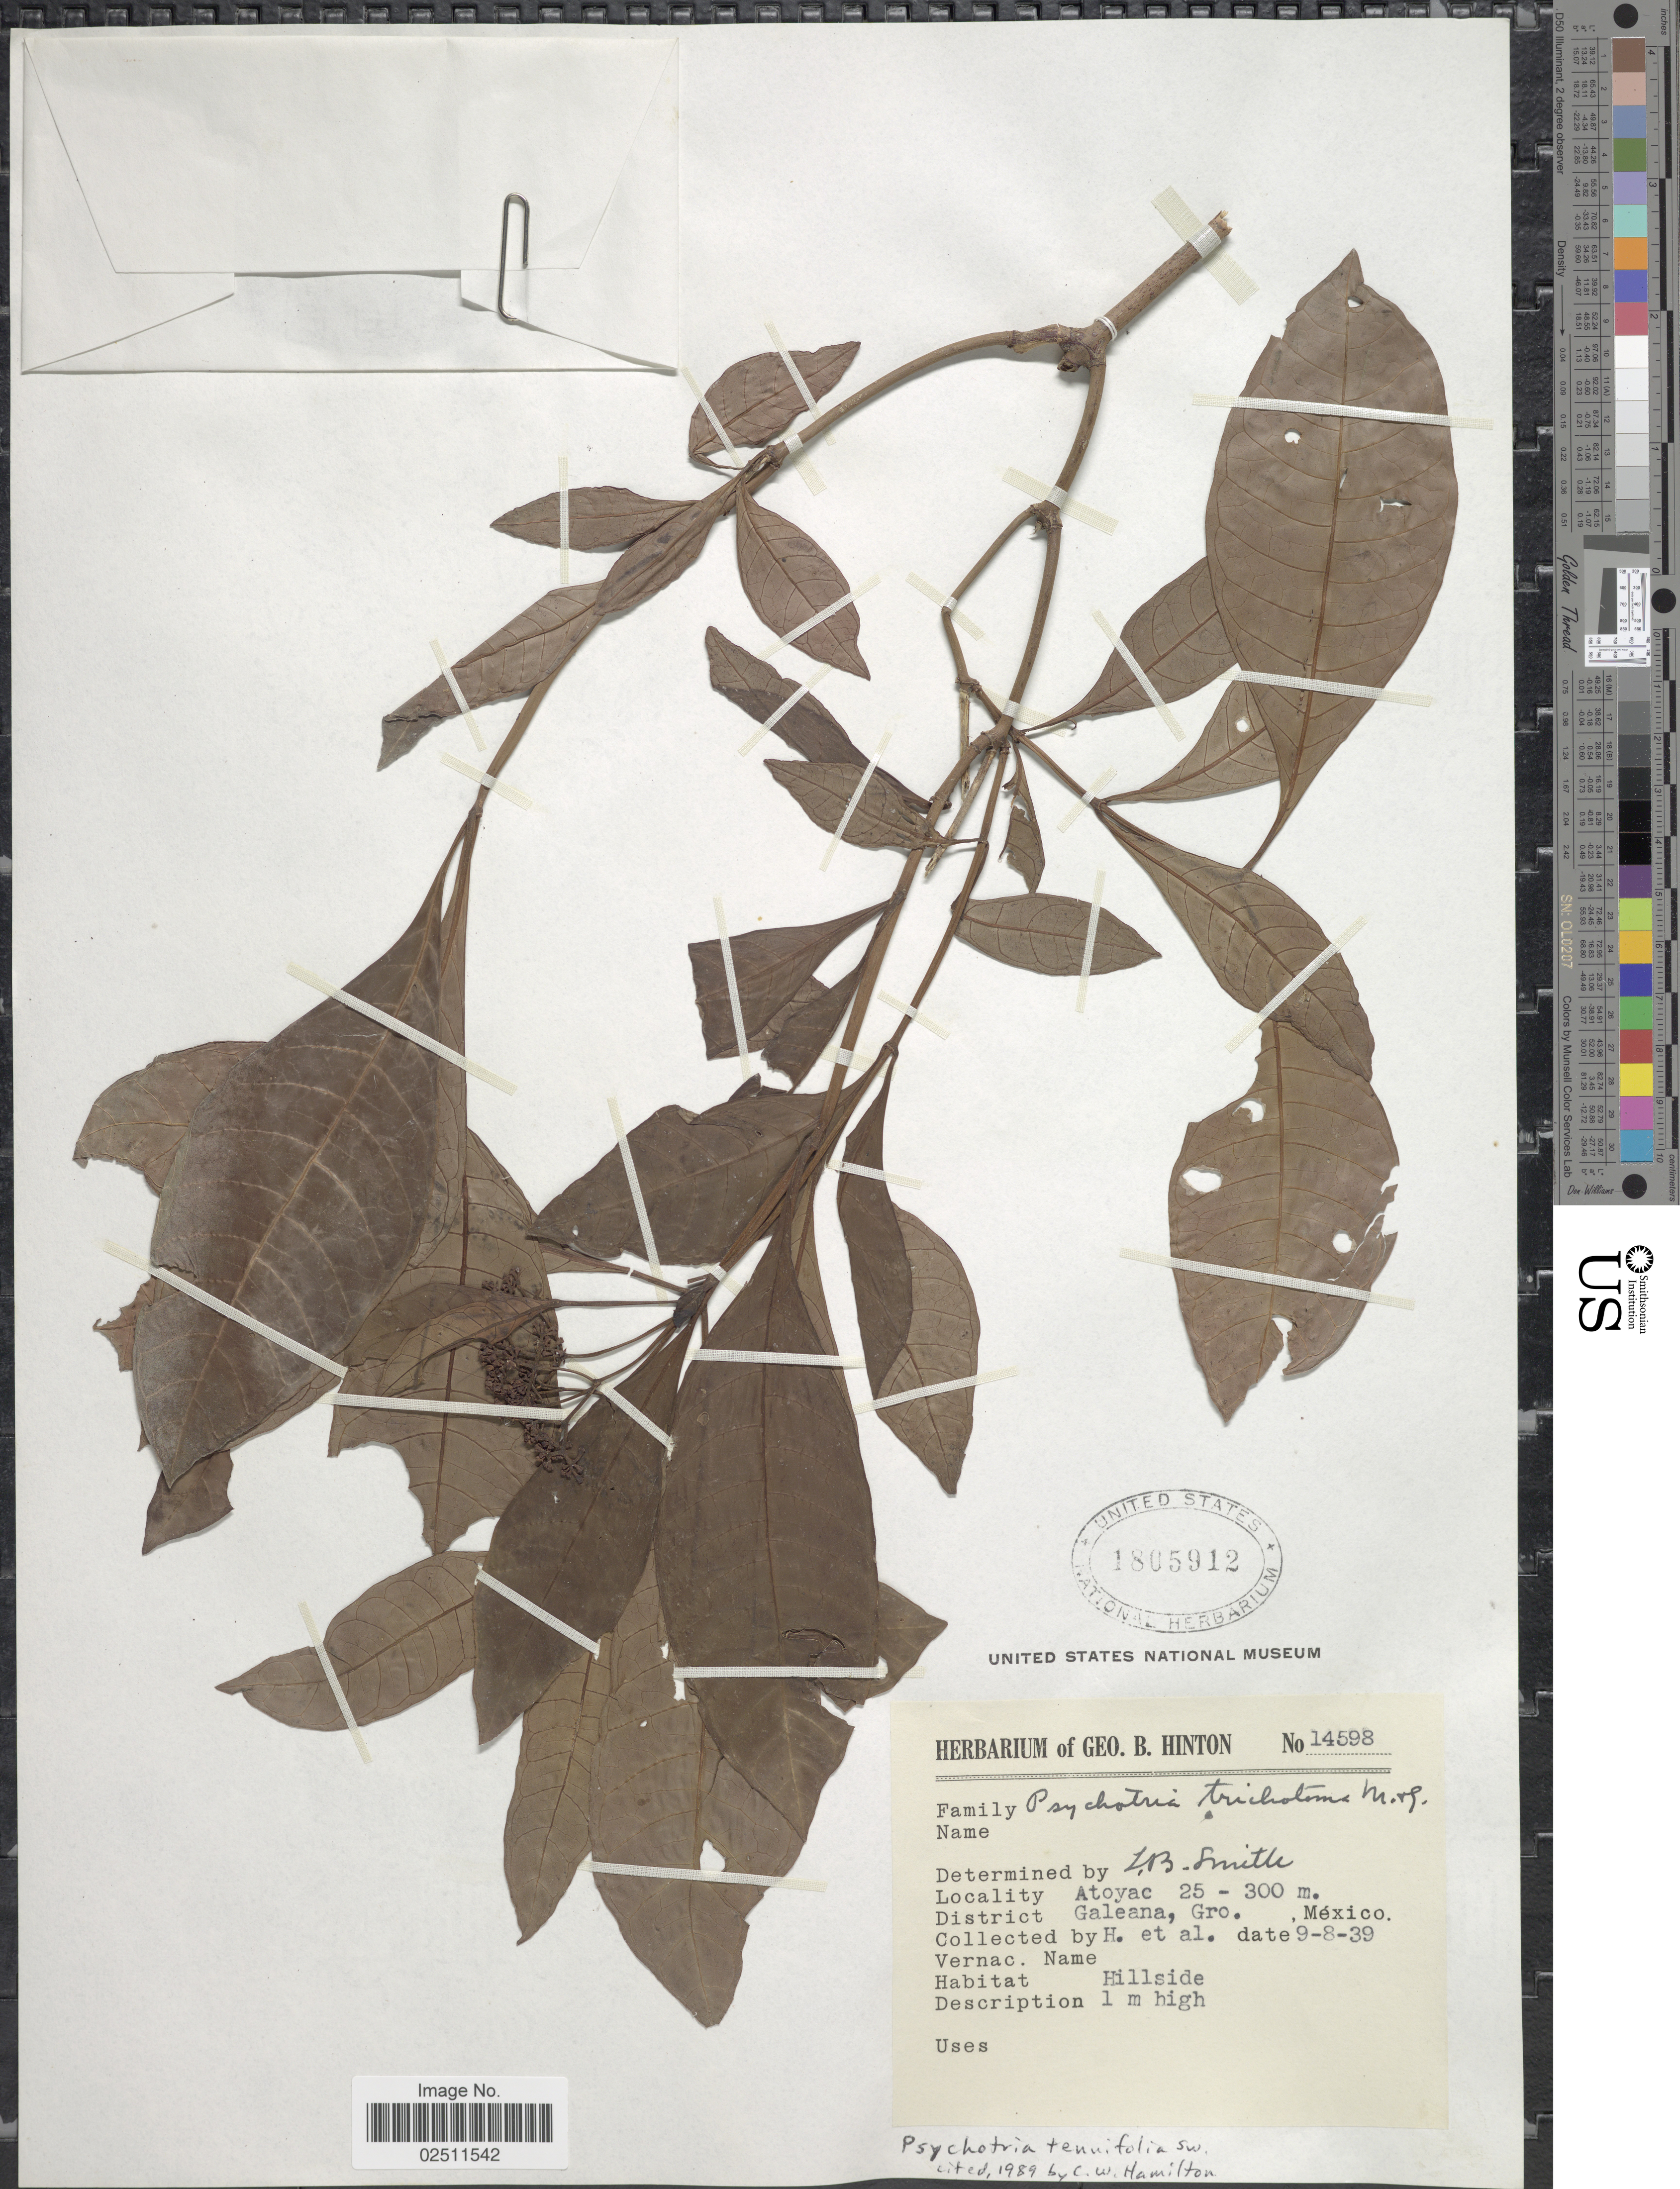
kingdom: Plantae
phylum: Tracheophyta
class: Magnoliopsida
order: Gentianales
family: Rubiaceae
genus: Psychotria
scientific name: Psychotria tenuifolia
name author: Sw.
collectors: G. B. Hinton & et al.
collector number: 14598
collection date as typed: Transcribed d/m/y: 9/8/39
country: Mexico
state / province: Guerrero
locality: Atoyac, District Galeana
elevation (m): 25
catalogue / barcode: US 1805912